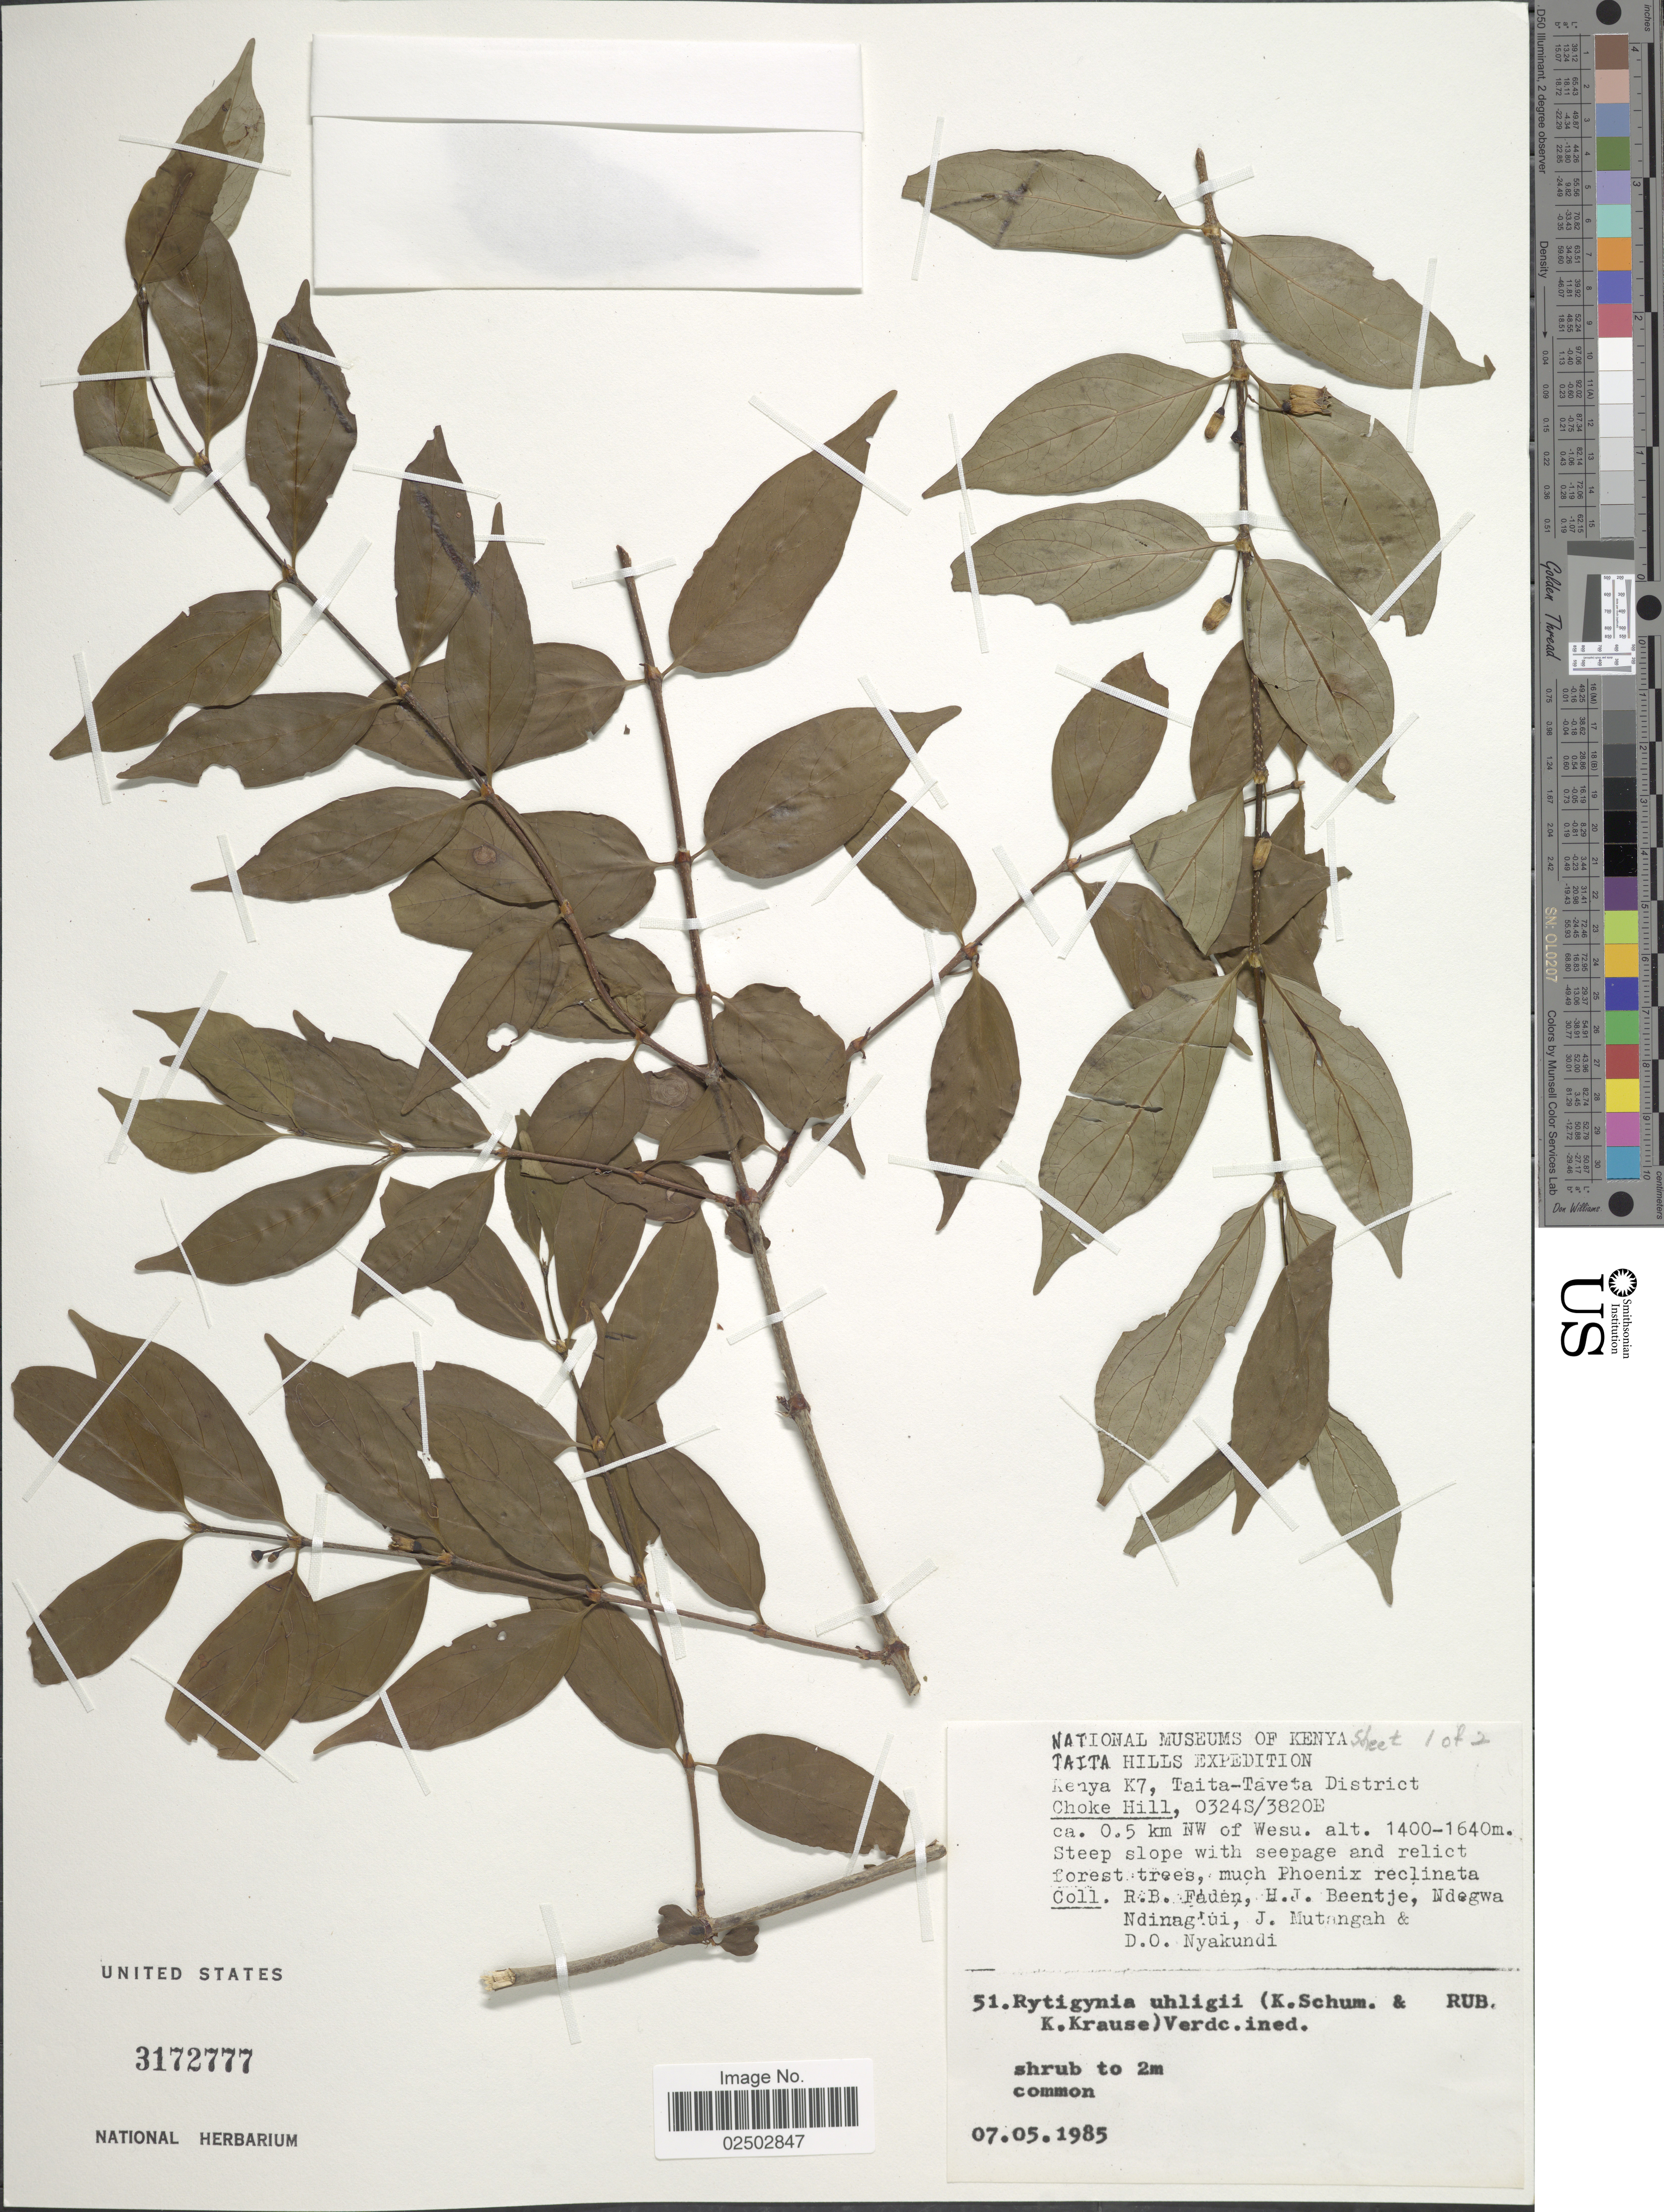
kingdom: Plantae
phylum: Tracheophyta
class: Magnoliopsida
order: Gentianales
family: Rubiaceae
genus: Rytigynia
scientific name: Rytigynia uhligii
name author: (K. Schum. & K. Krause) Verdc.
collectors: R. B. Faden, H. J. Beentje, Ndegwa Ndiang'ui, J. Mutangah & D. Nyakundi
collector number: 51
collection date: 1985-05-07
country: Kenya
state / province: Taita Taveta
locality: Taita Hills, Kenya, K7, Taita-Taveta, District, Choke Hill, 0.5 km NW of Wesu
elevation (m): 1400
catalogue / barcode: US 3172777